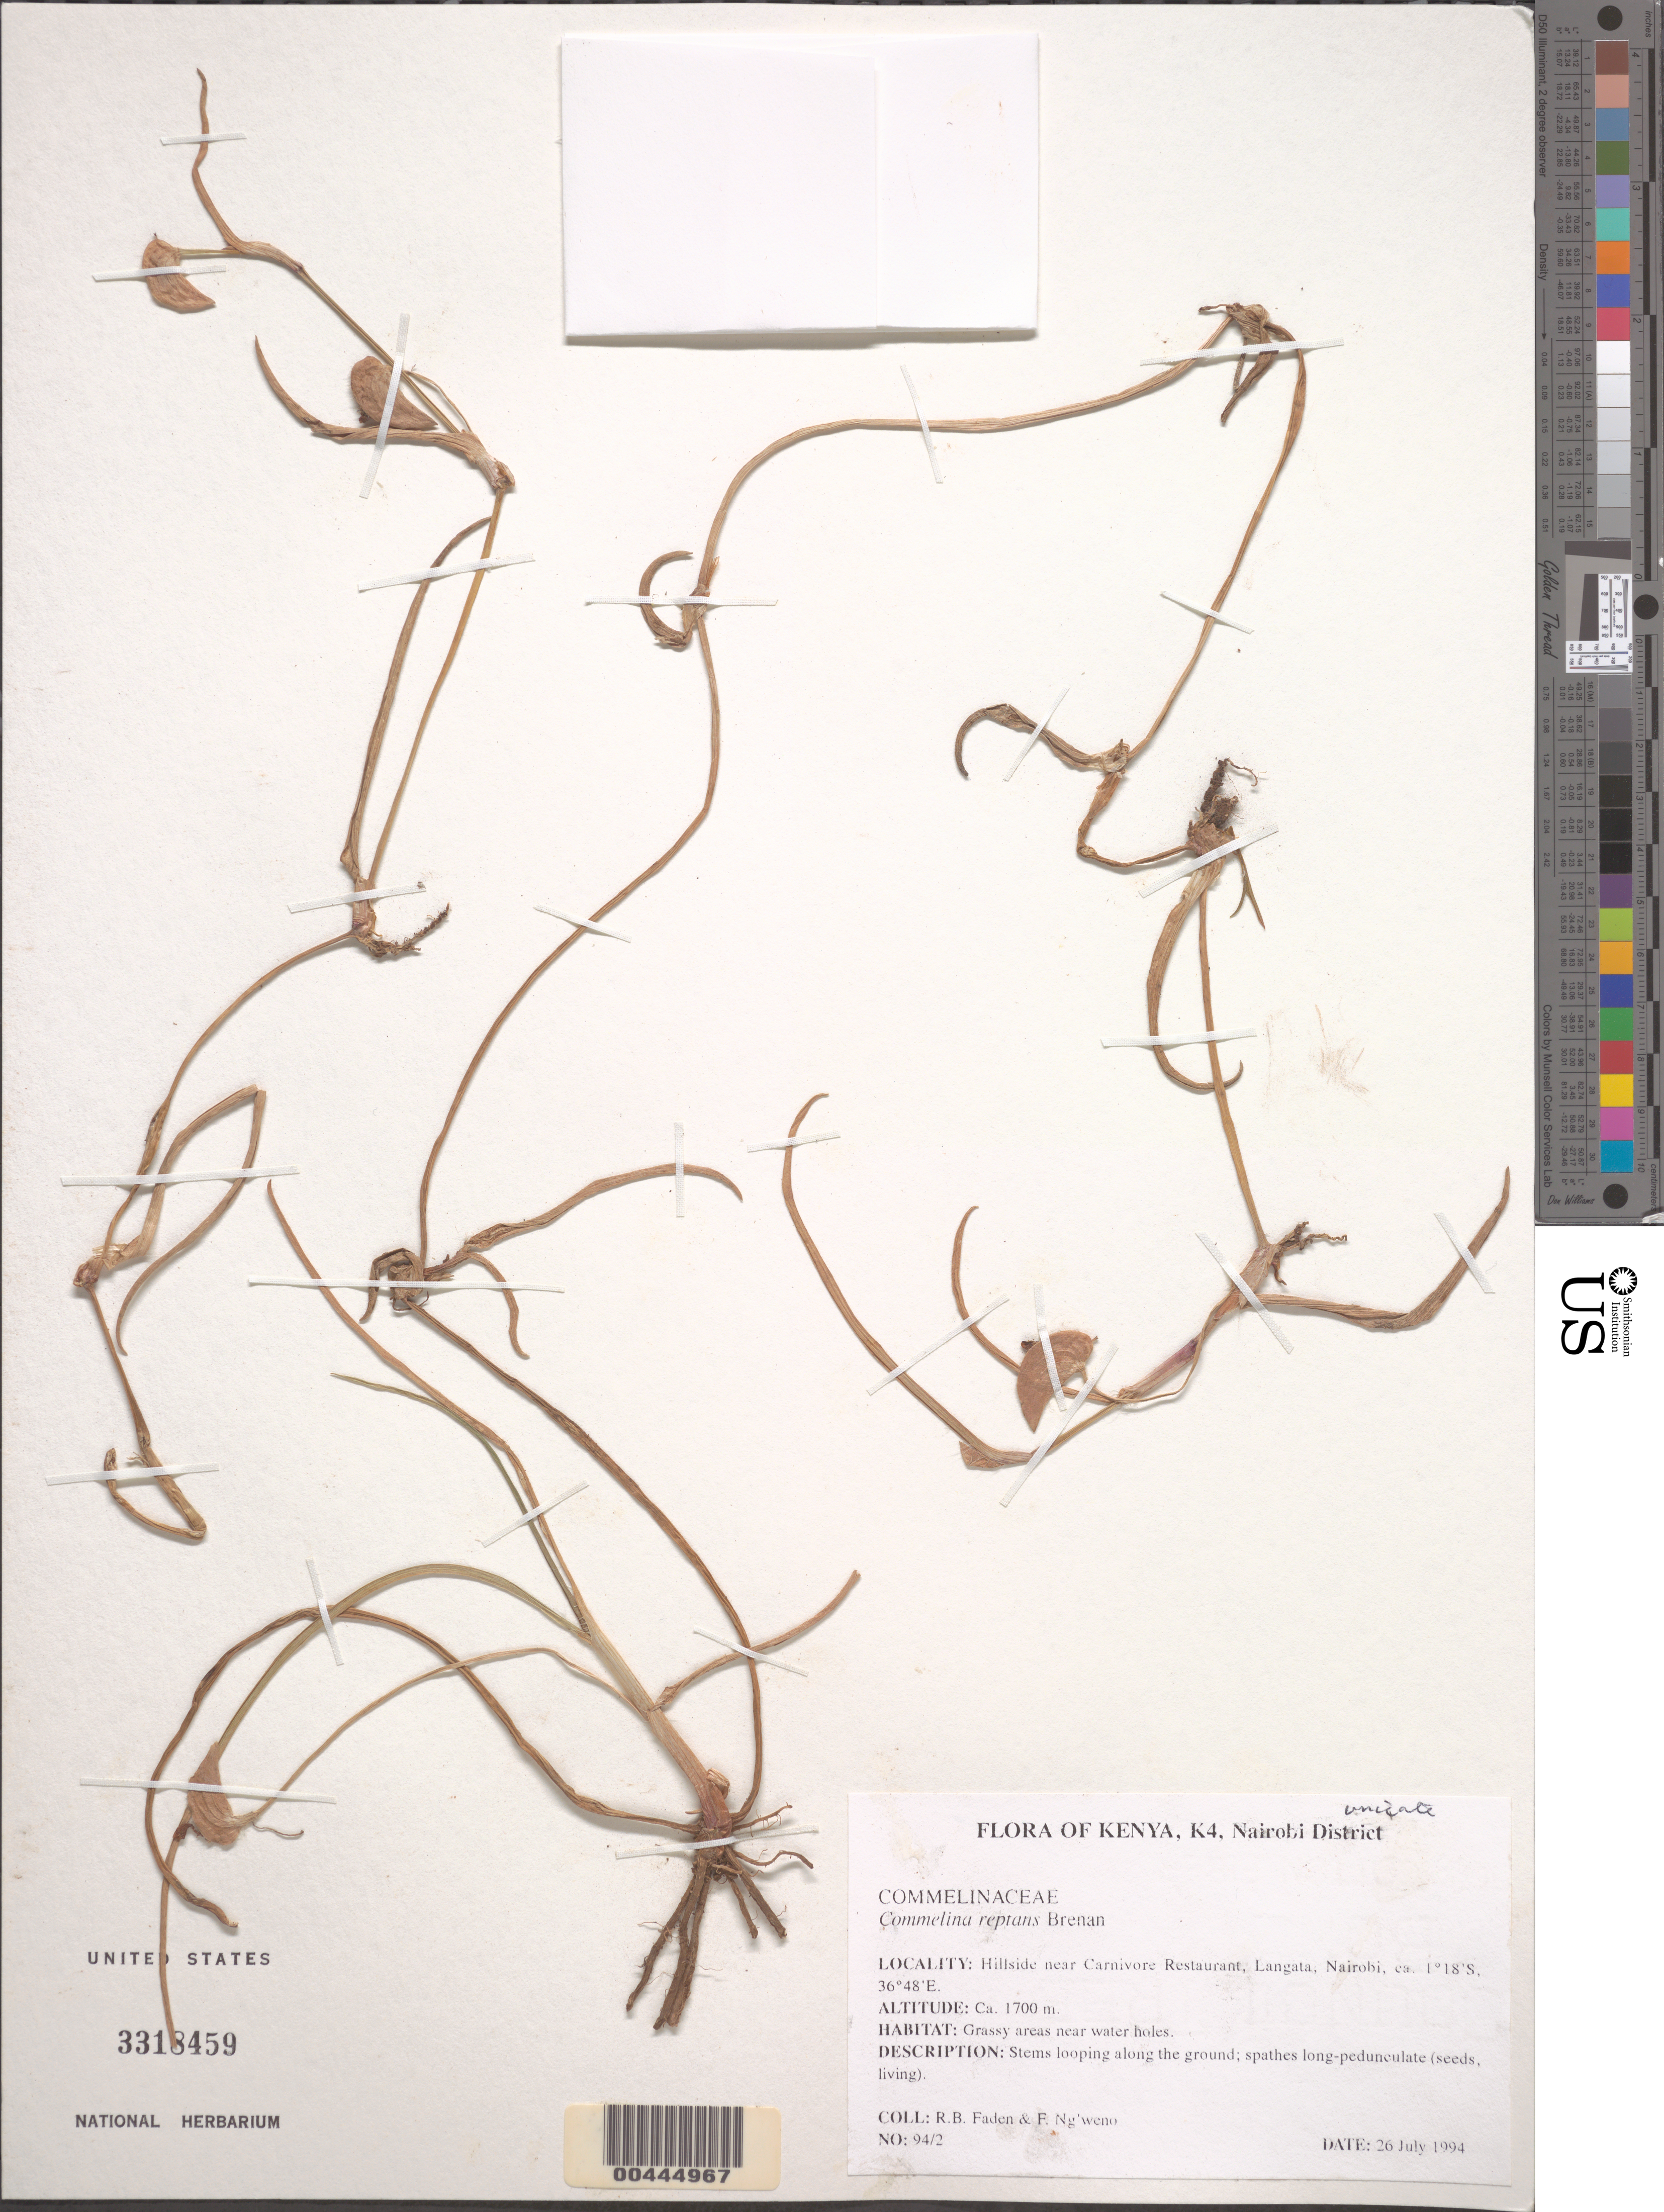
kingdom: Plantae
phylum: Tracheophyta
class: Liliopsida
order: Commelinales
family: Commelinaceae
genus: Commelina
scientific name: Commelina reptans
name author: Brenan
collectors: R. B. Faden & F. Ng'weno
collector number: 94/2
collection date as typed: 26 Jul 1994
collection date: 1994-07-26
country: Kenya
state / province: Nairobi Area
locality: Near carnivor resturant, langata, nairobi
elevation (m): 1700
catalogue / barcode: US 3318459